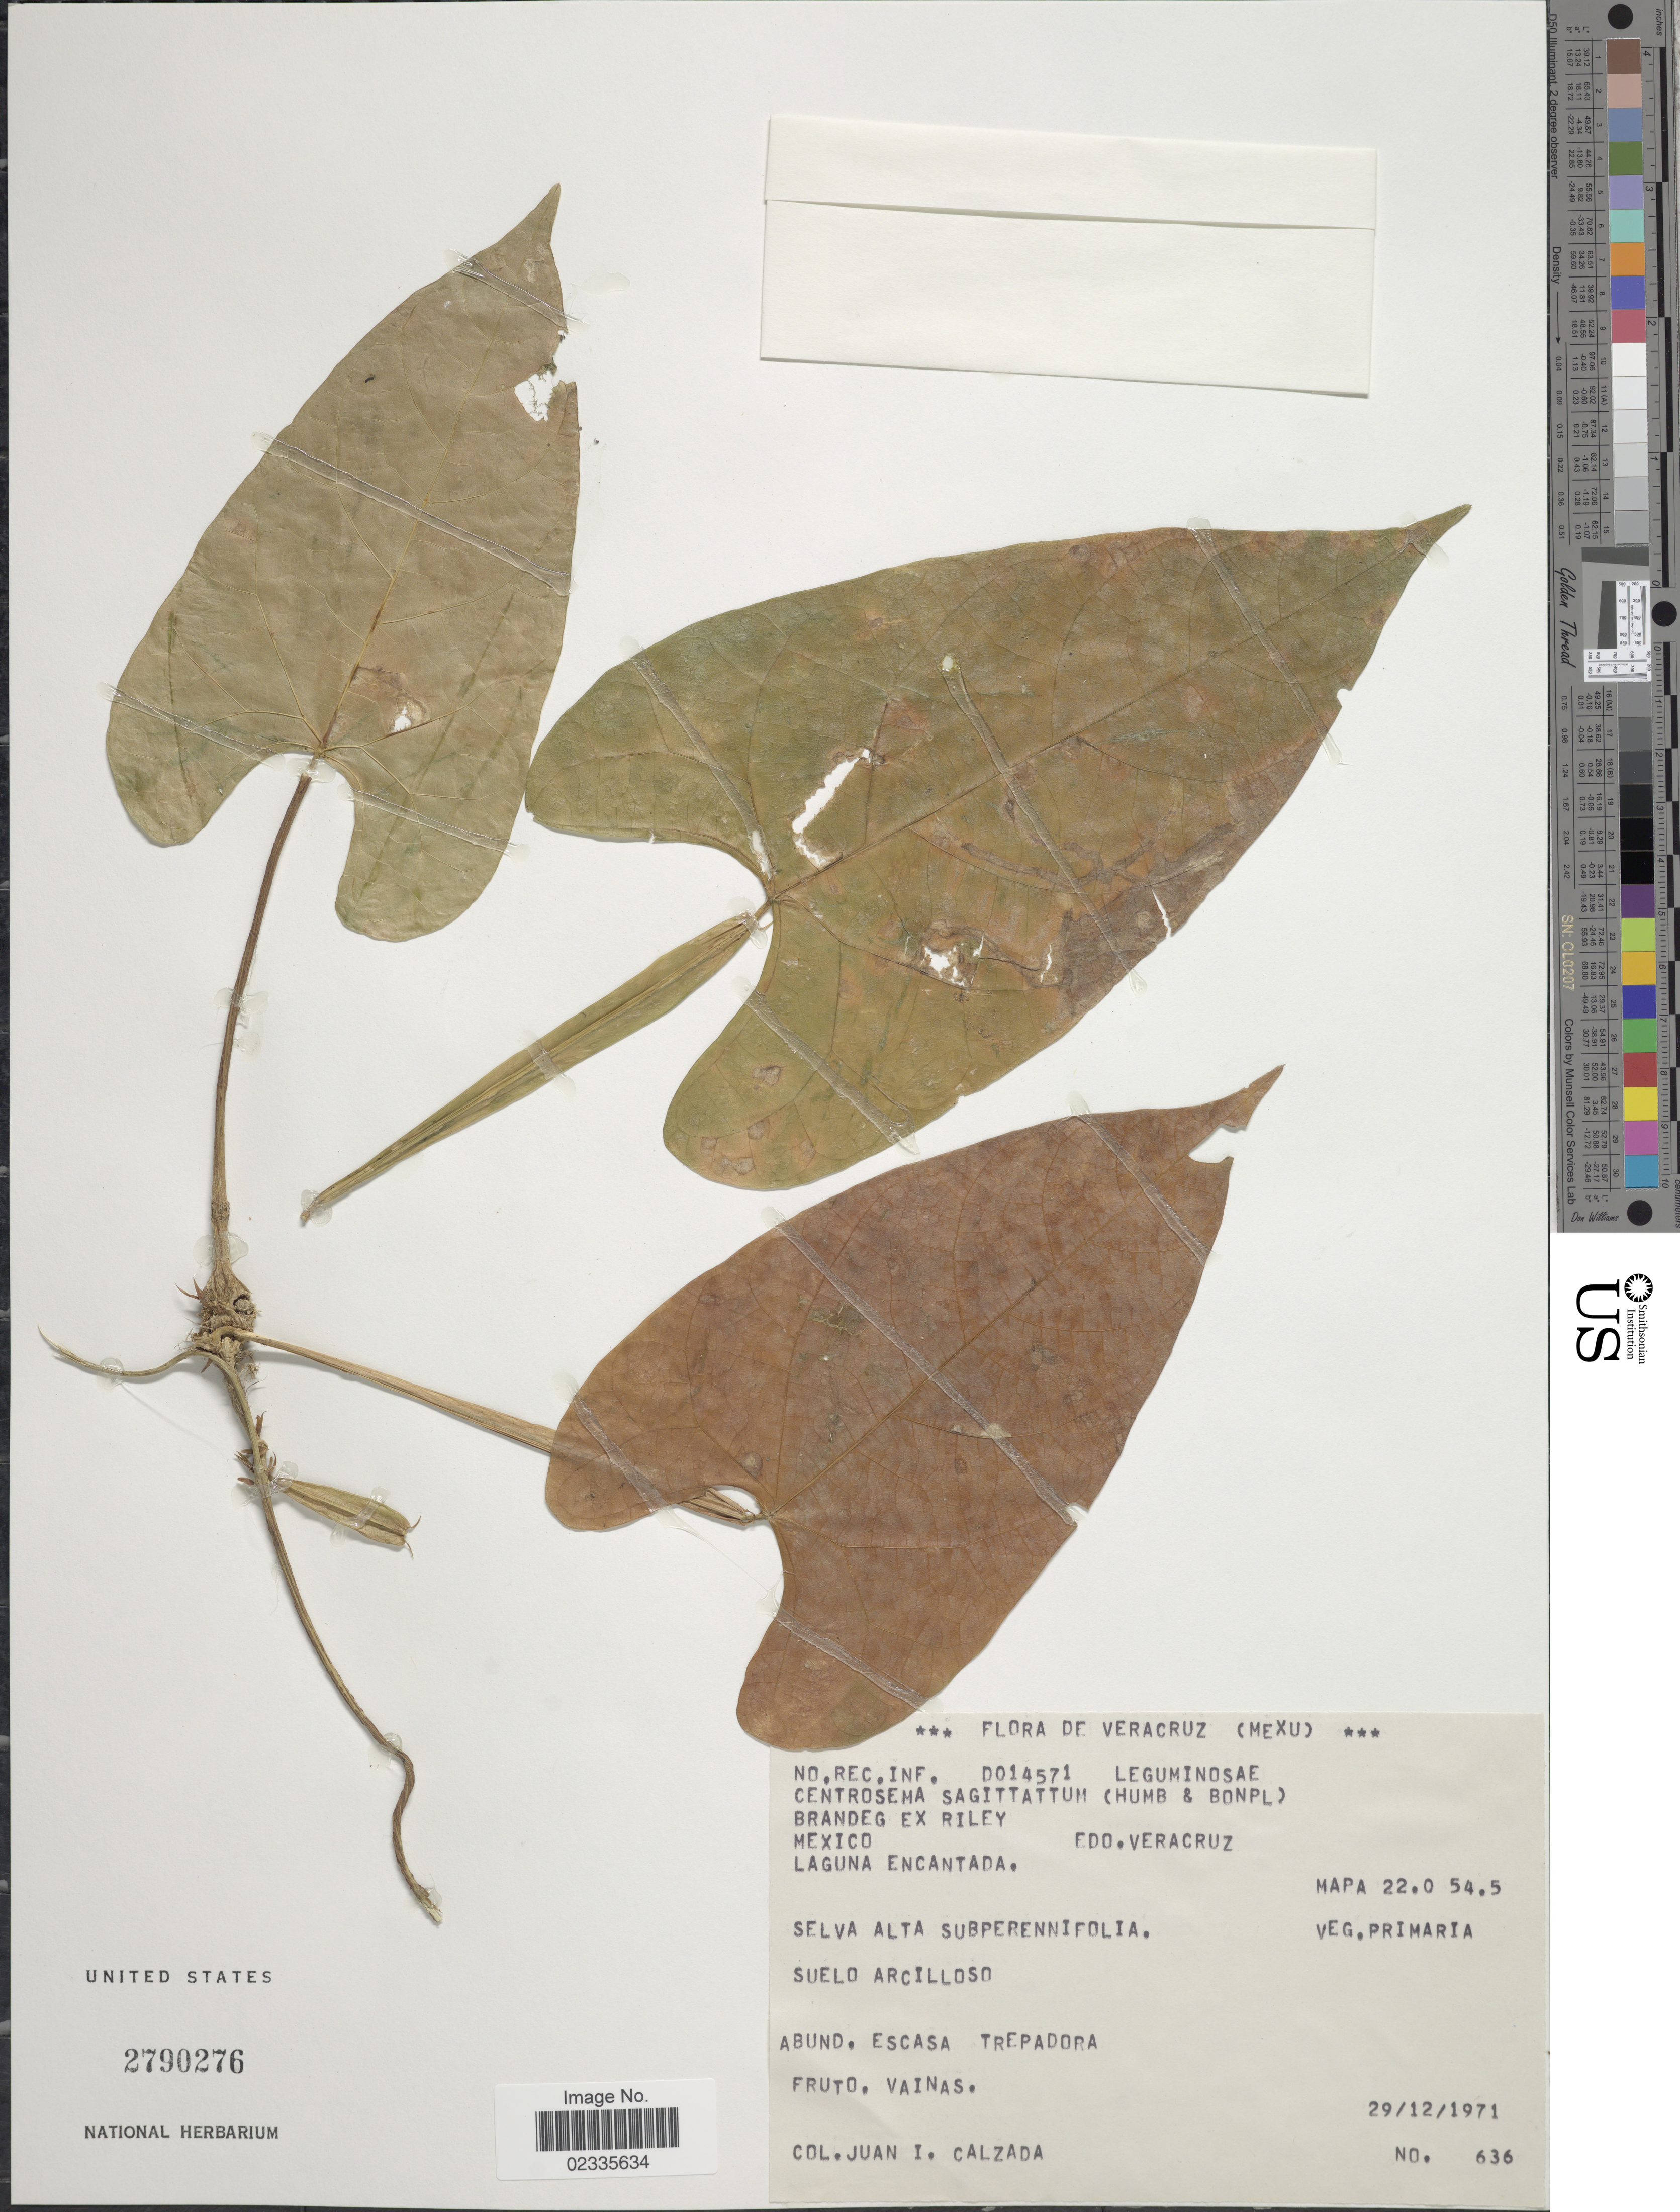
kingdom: Plantae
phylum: Tracheophyta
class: Magnoliopsida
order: Fabales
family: Fabaceae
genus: Centrosema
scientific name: Centrosema sagittata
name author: (Kunth) Rose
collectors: J. I. Calzada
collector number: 636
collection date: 1971-12-29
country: Mexico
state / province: Veracruz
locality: Mapa 22.0 54.5, Selva alta Subperennifolia, Suelo arcilloso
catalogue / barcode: US 2790276